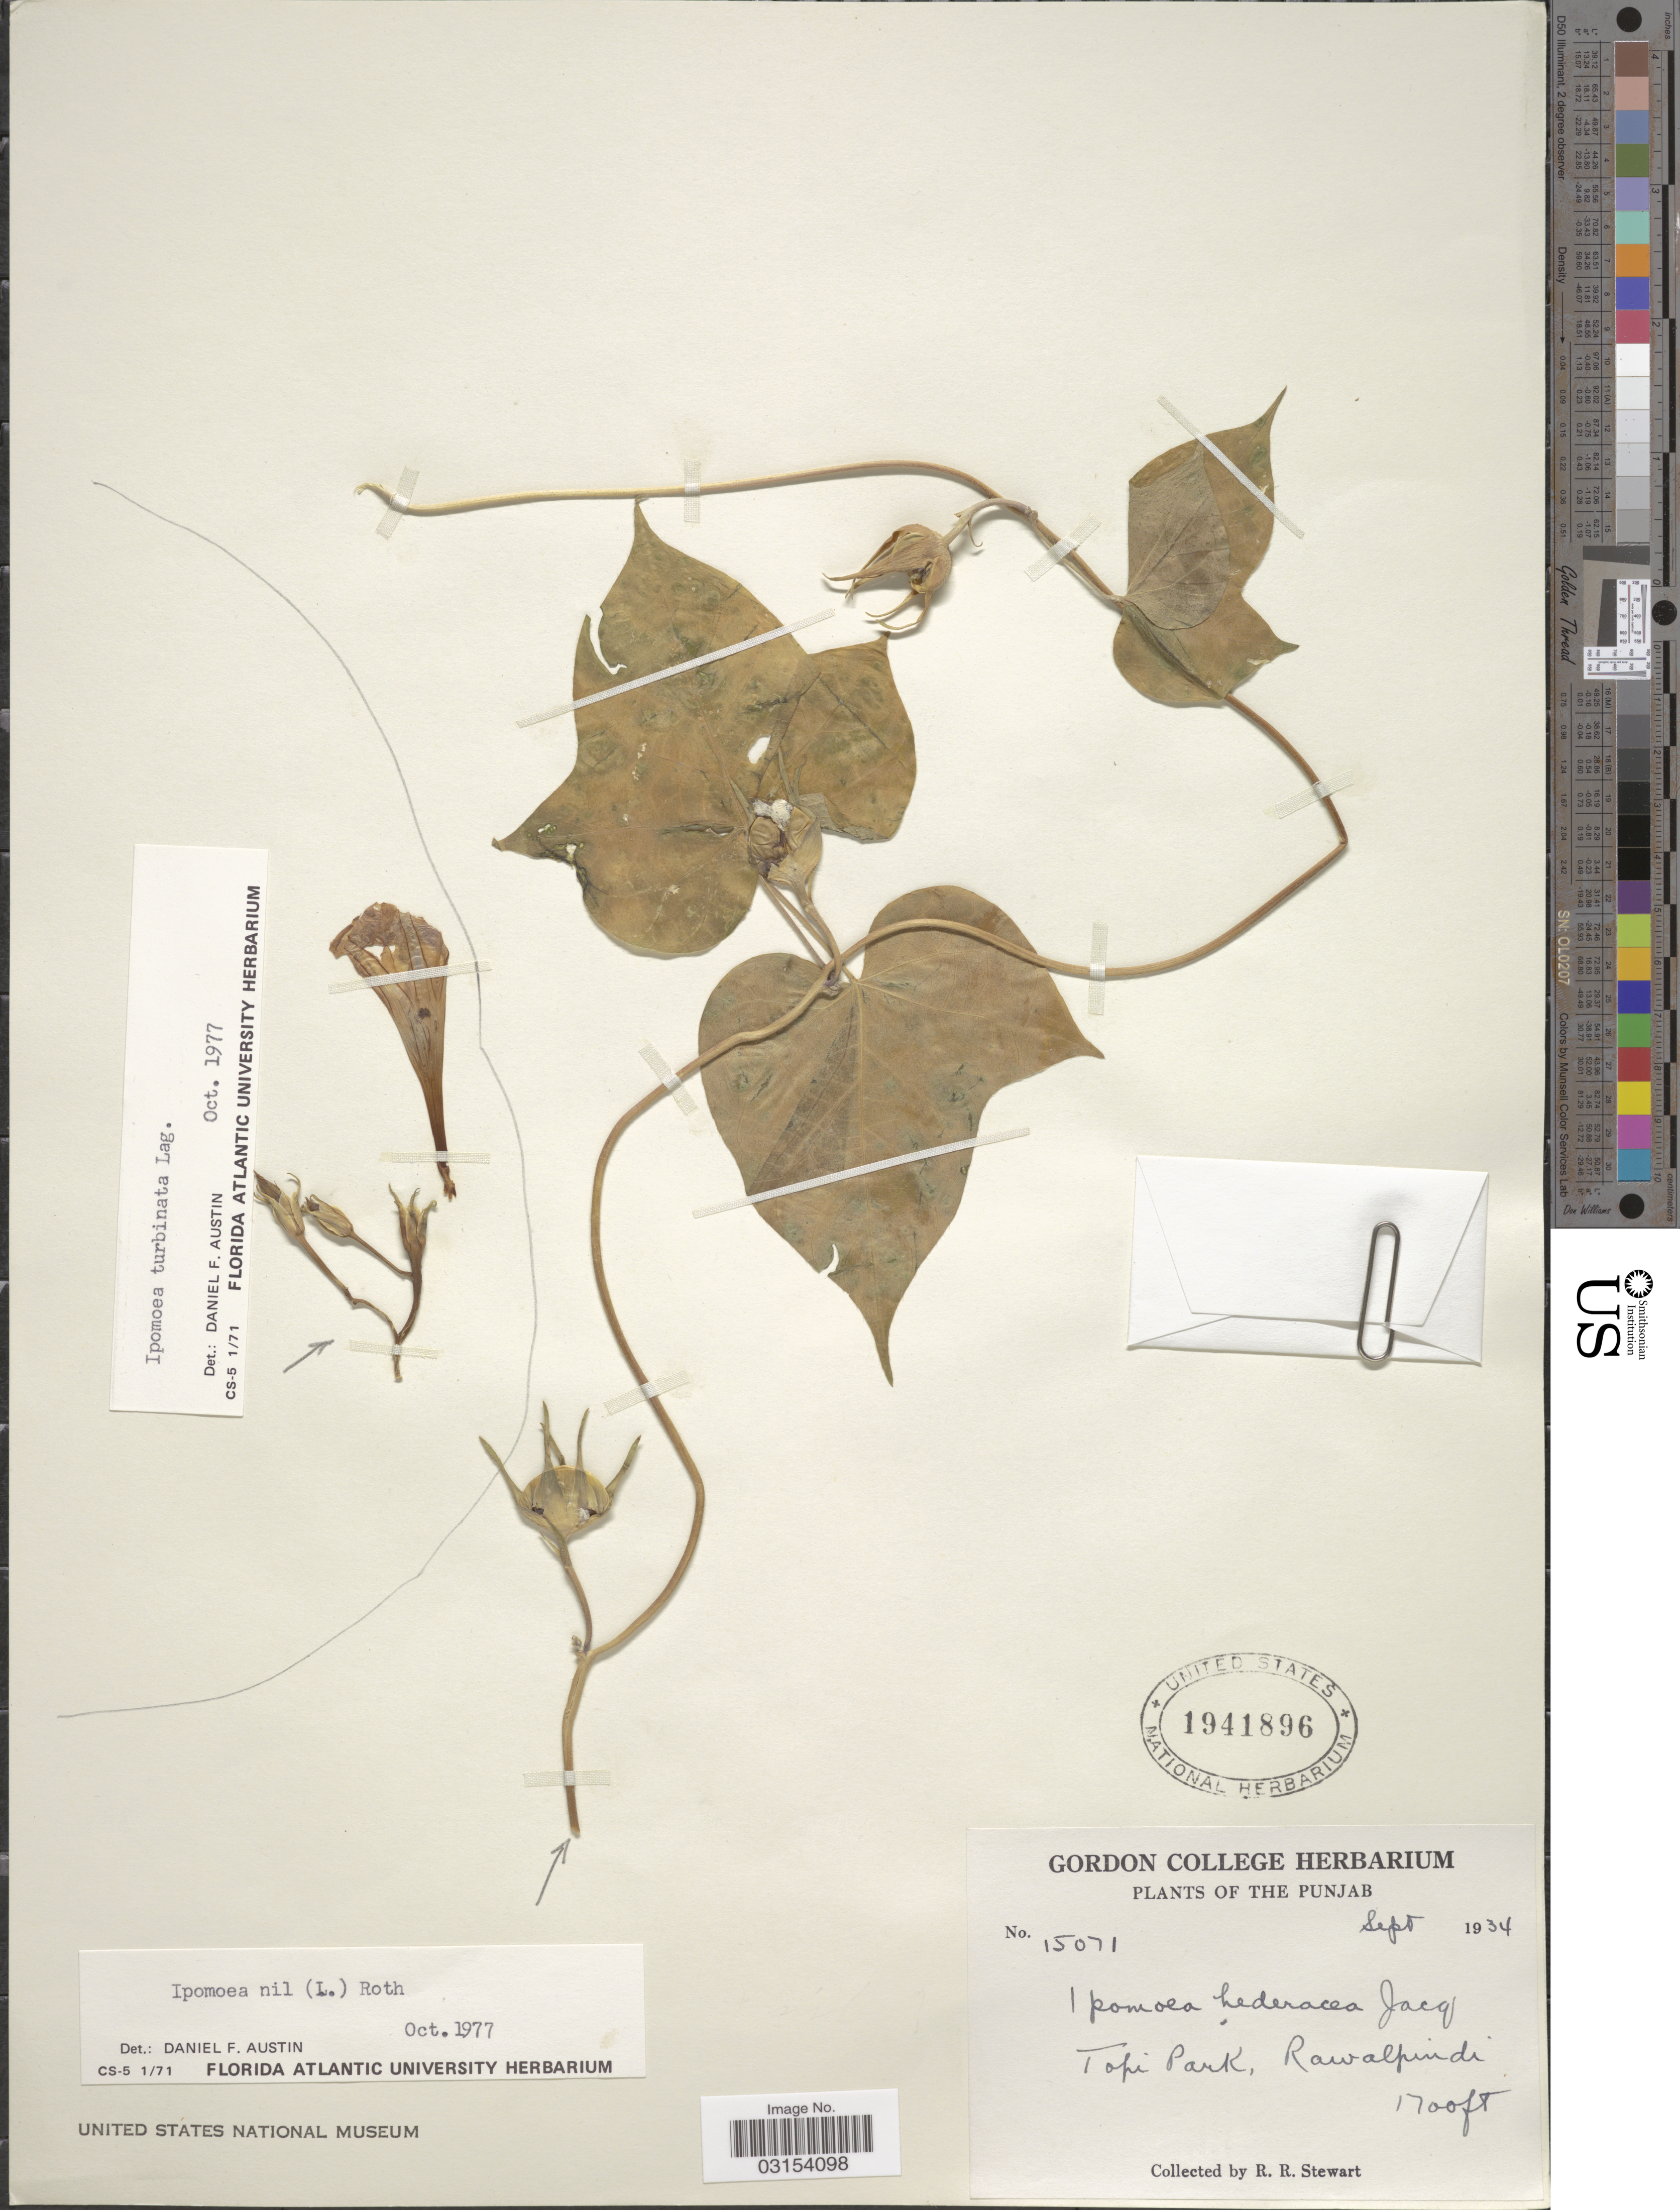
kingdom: Plantae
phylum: Tracheophyta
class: Magnoliopsida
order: Solanales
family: Convolvulaceae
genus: Ipomoea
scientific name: Ipomoea nil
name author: (L.) Roth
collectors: R. Stewart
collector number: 15071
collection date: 1934-09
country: Pakistan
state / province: Punjab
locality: The Punjab, Topi Park, Rawalpindi.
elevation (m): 518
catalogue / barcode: US 1941896